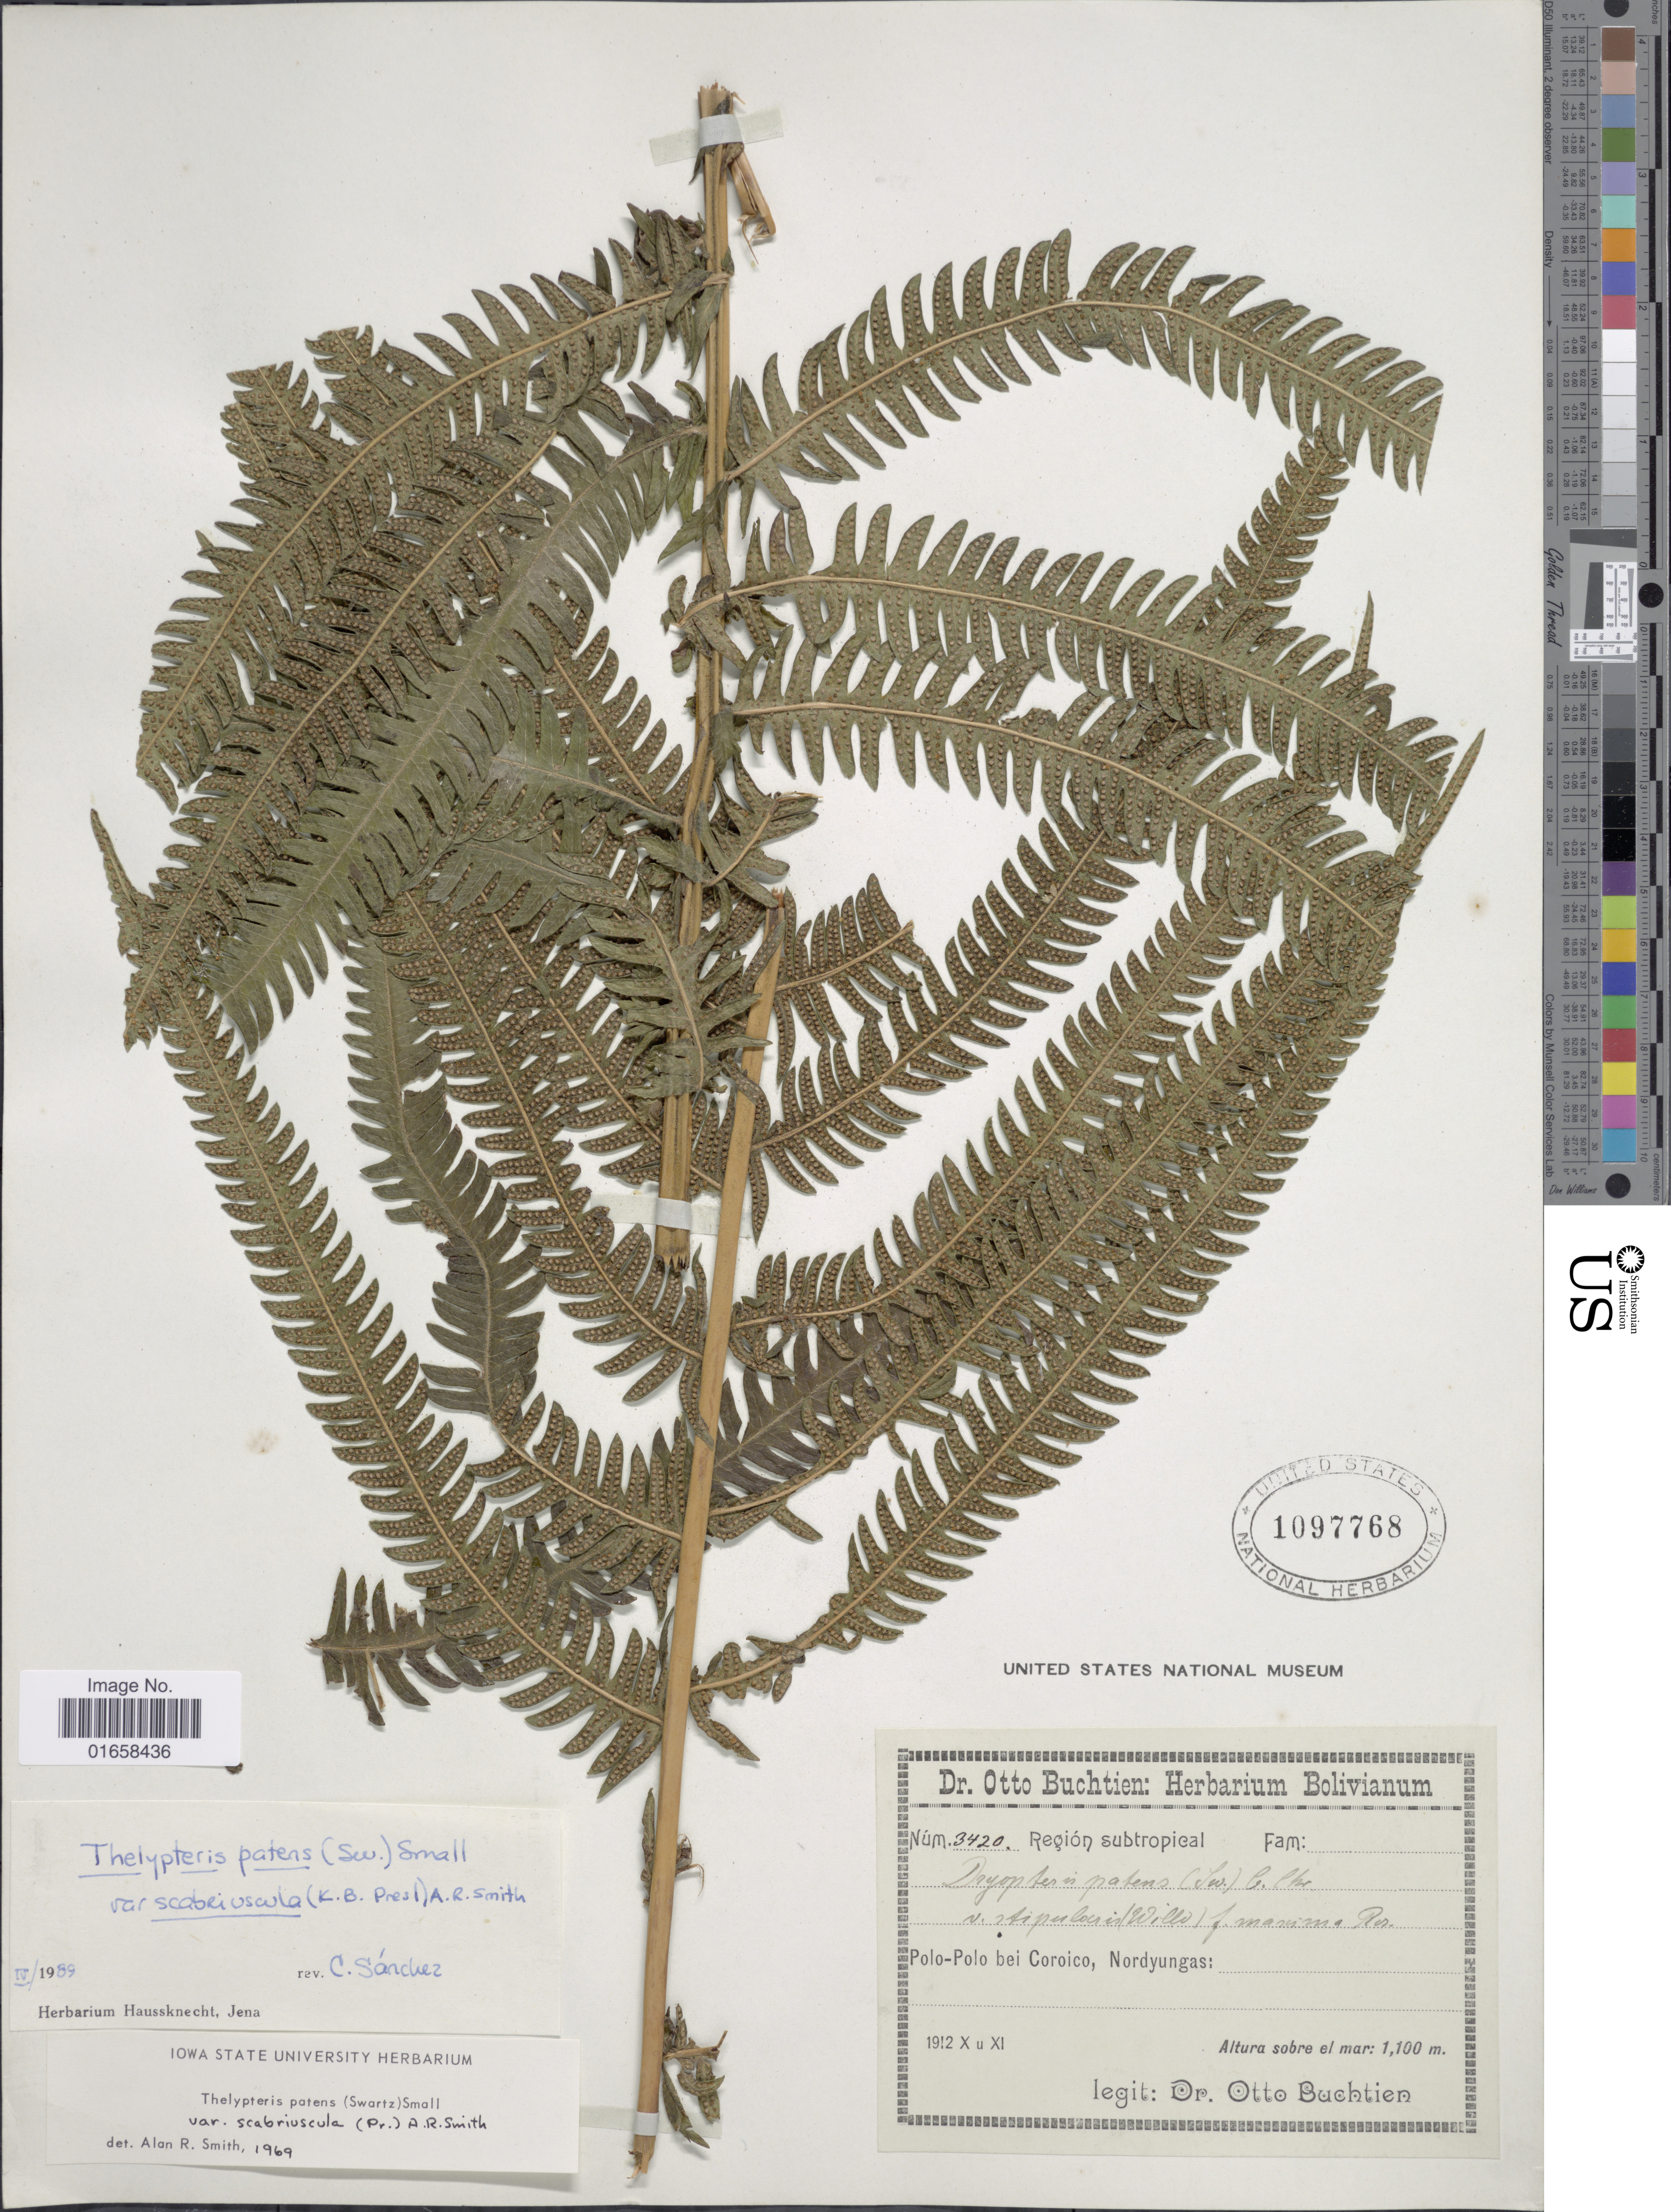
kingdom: Plantae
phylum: Tracheophyta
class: Polypodiopsida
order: Polypodiales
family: Thelypteridaceae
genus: Christella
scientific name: Christella patens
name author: (Sw.) Holttum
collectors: O. Buchtien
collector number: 3420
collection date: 1912-10/1912-11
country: Bolivia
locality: Region subtropical. Polo-Polo bei Coroici, Nordyungas.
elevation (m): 1100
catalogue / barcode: US 1097768